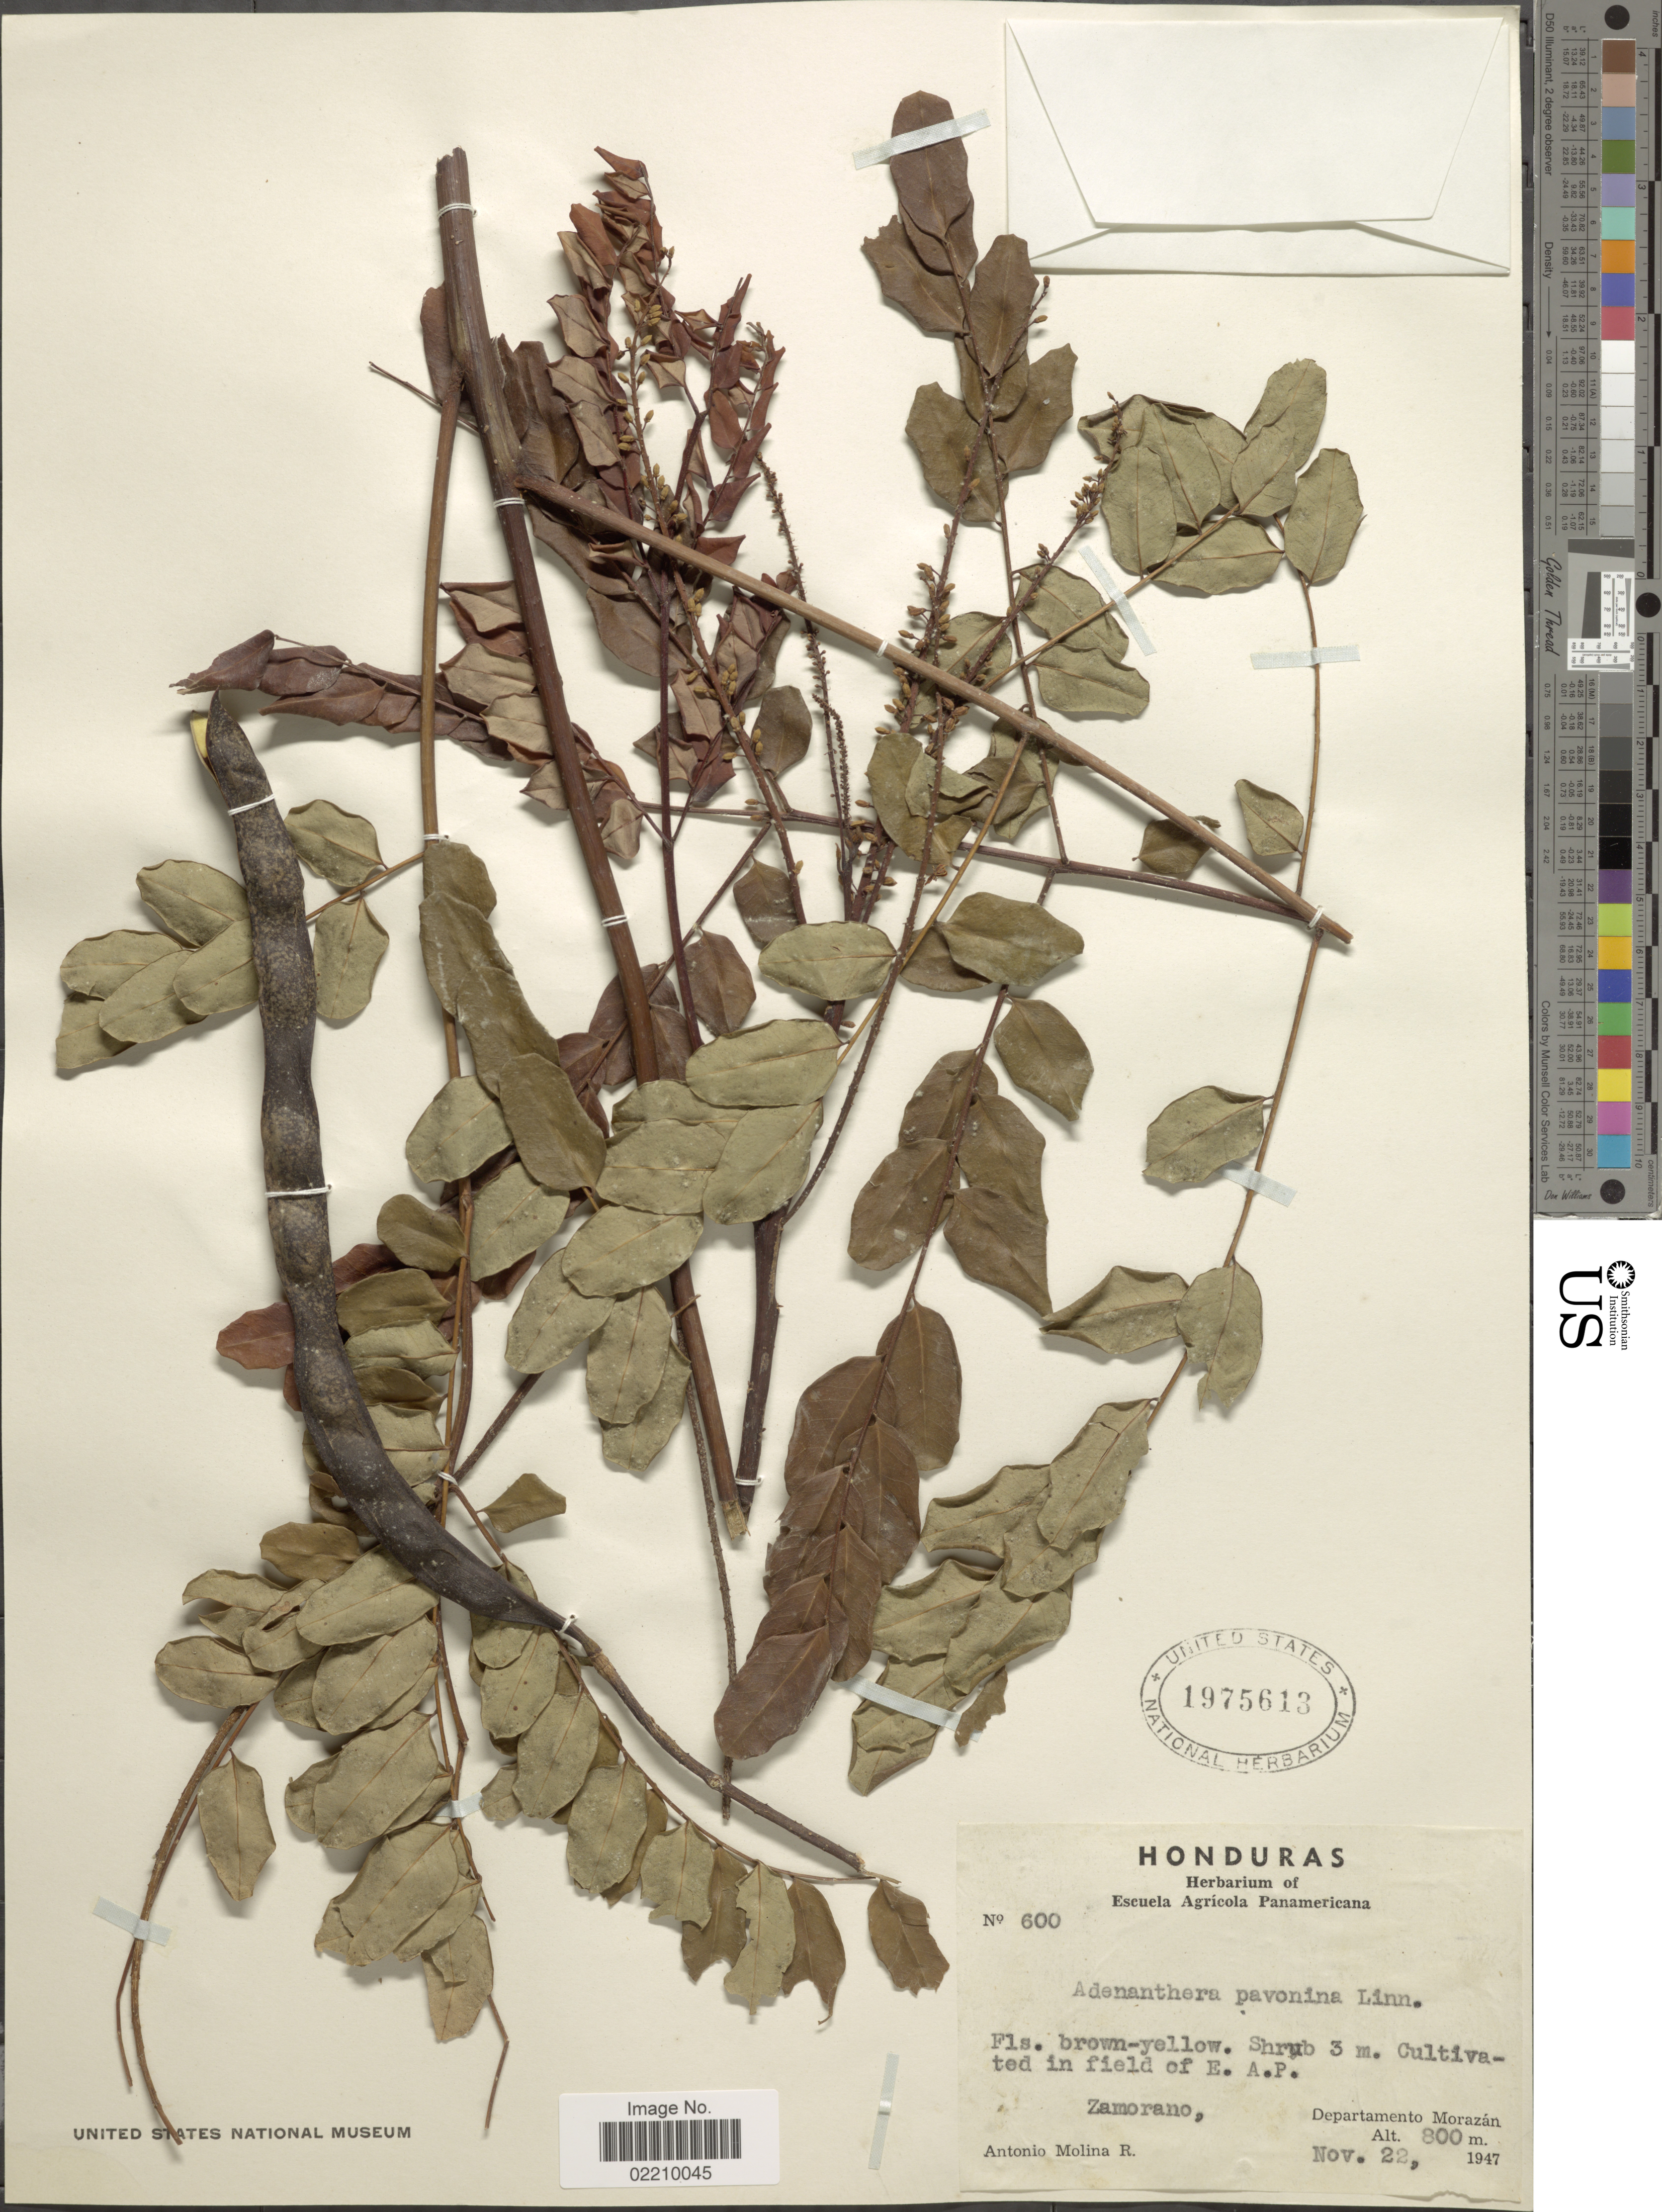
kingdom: Plantae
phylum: Tracheophyta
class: Magnoliopsida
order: Fabales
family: Fabaceae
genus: Adenanthera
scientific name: Adenanthera pavonina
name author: L.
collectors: A. Molina R.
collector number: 600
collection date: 1947-11-22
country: Honduras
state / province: Fco. Morazán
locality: E. A. P., Zamorano, Departamento Morazan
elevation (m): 800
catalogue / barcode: US 1975613